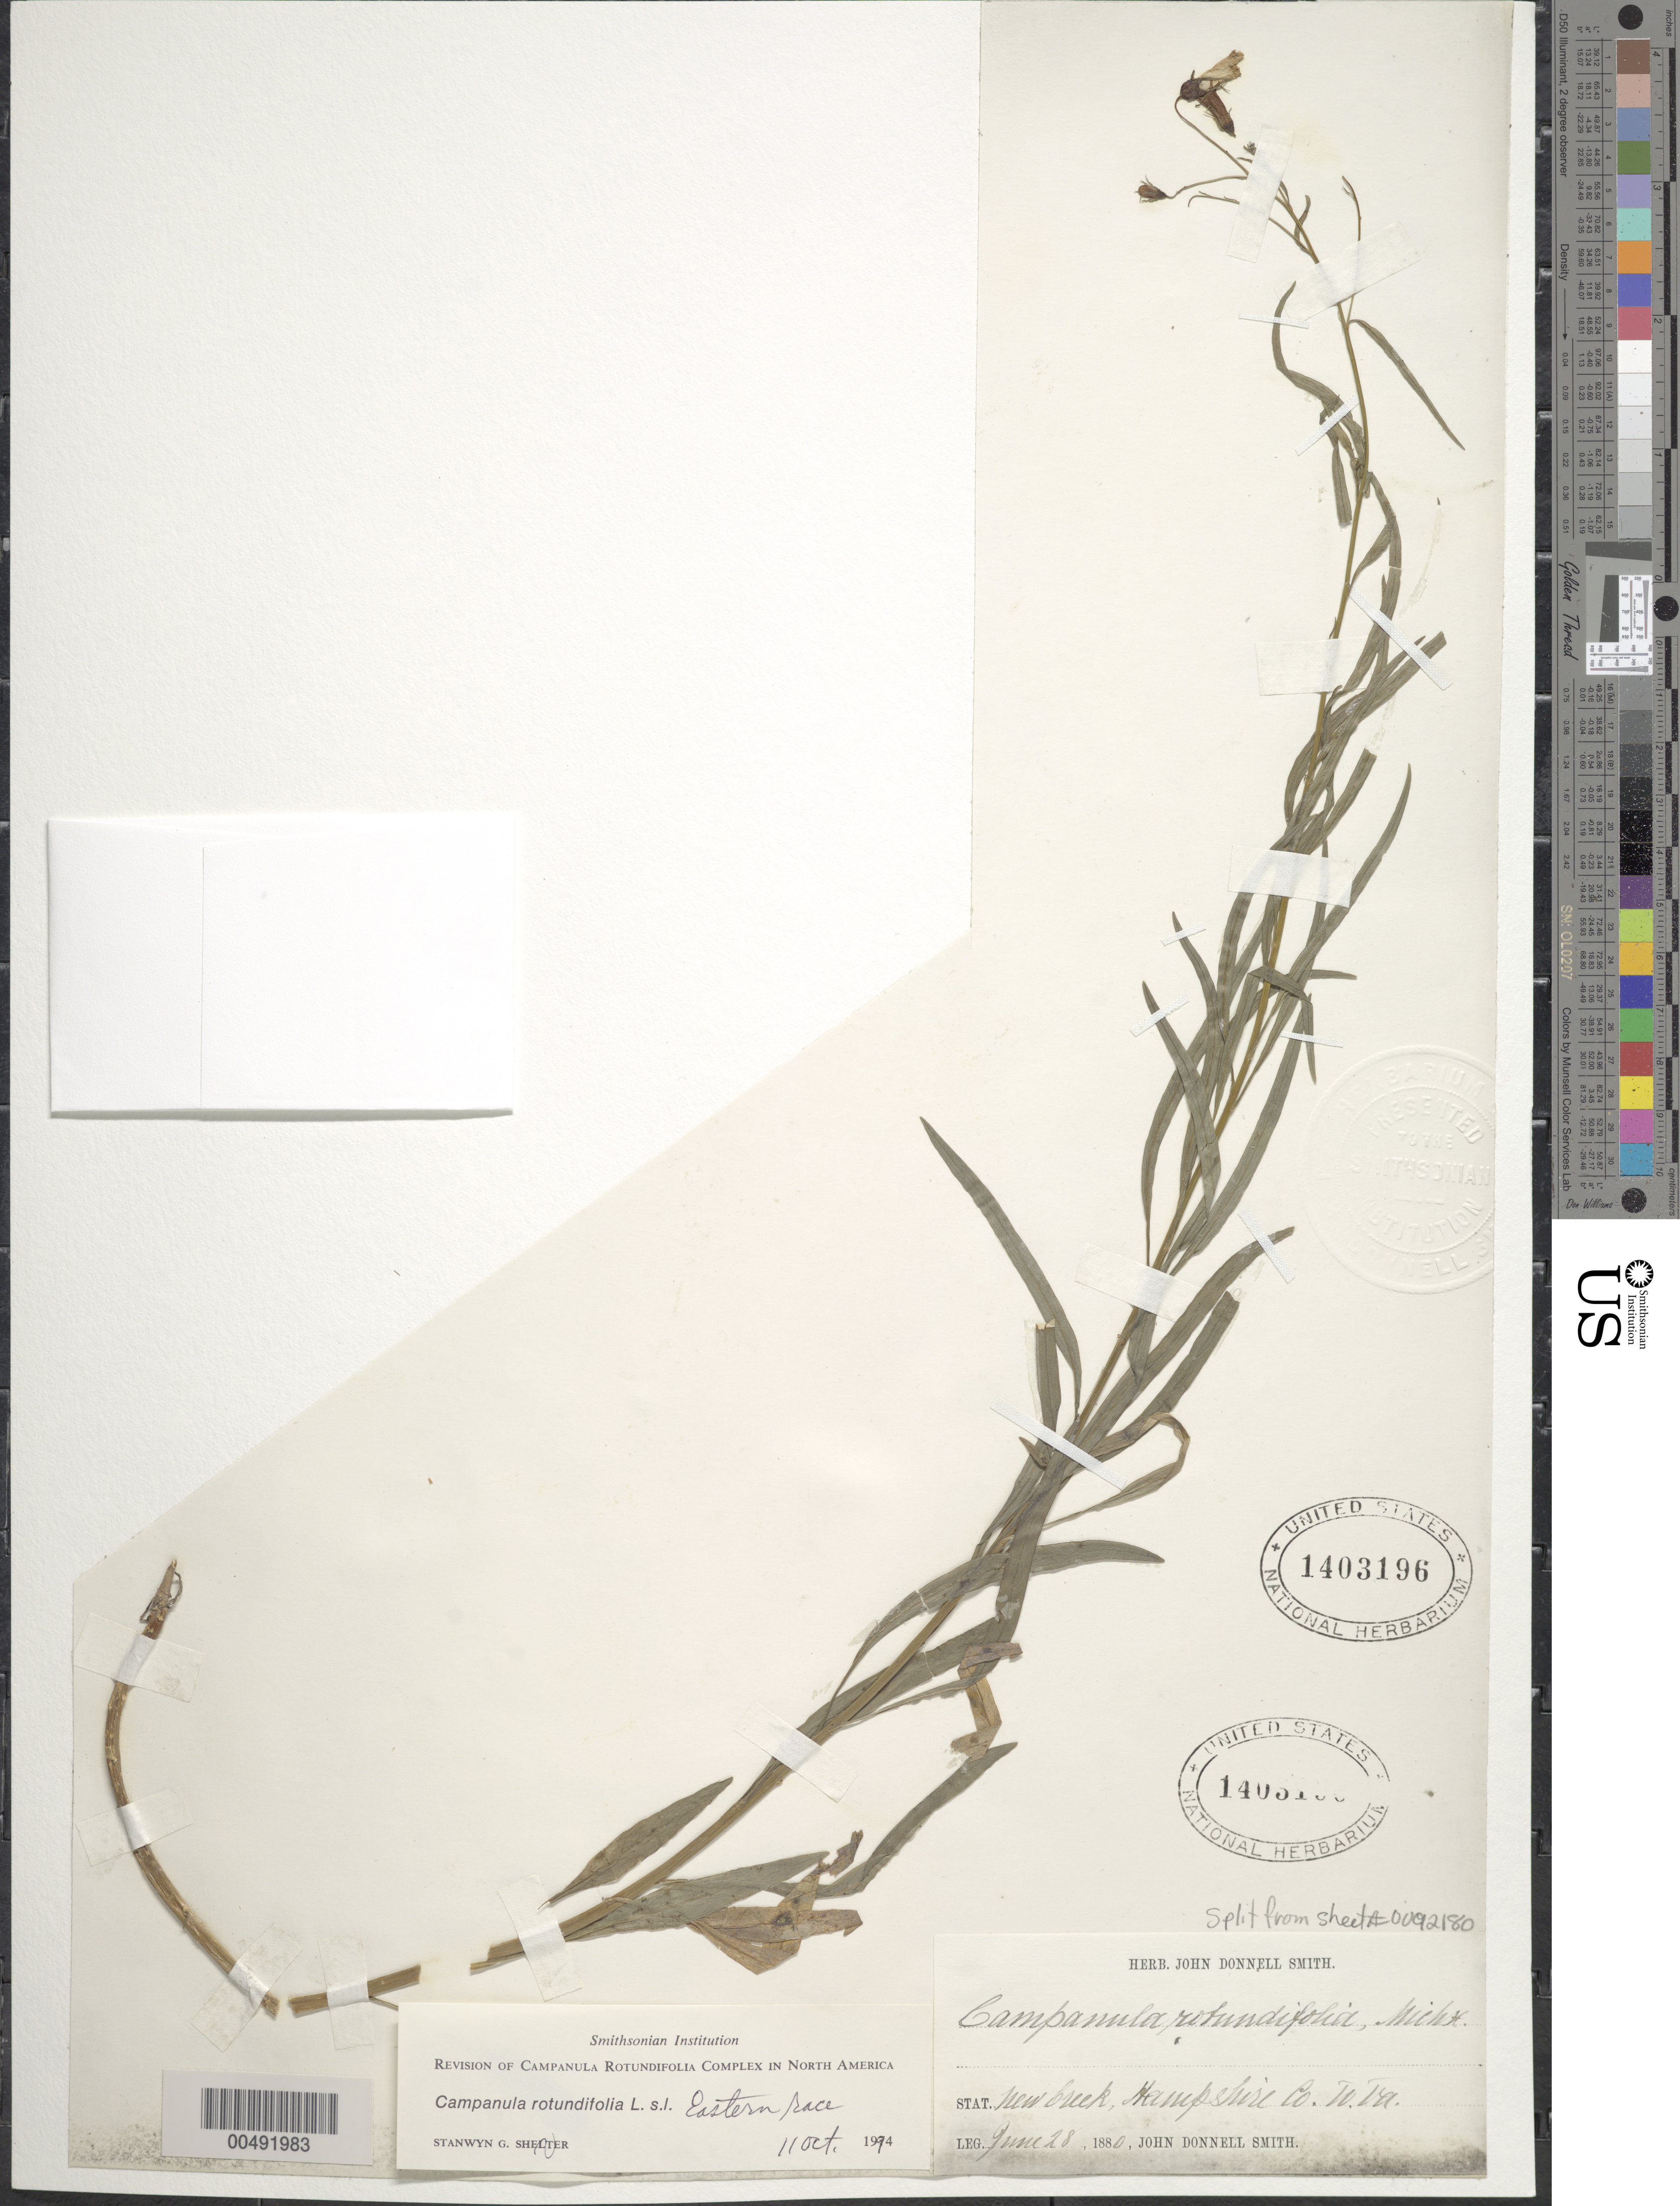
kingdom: Plantae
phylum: Tracheophyta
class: Magnoliopsida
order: Asterales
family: Campanulaceae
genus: Campanula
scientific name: Campanula rotundifolia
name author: L.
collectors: J. Donnell Smith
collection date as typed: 28 Jun 1880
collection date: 1880-06-28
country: United States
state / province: West Virginia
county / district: Hampshire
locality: New Creek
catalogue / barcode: US 1403196